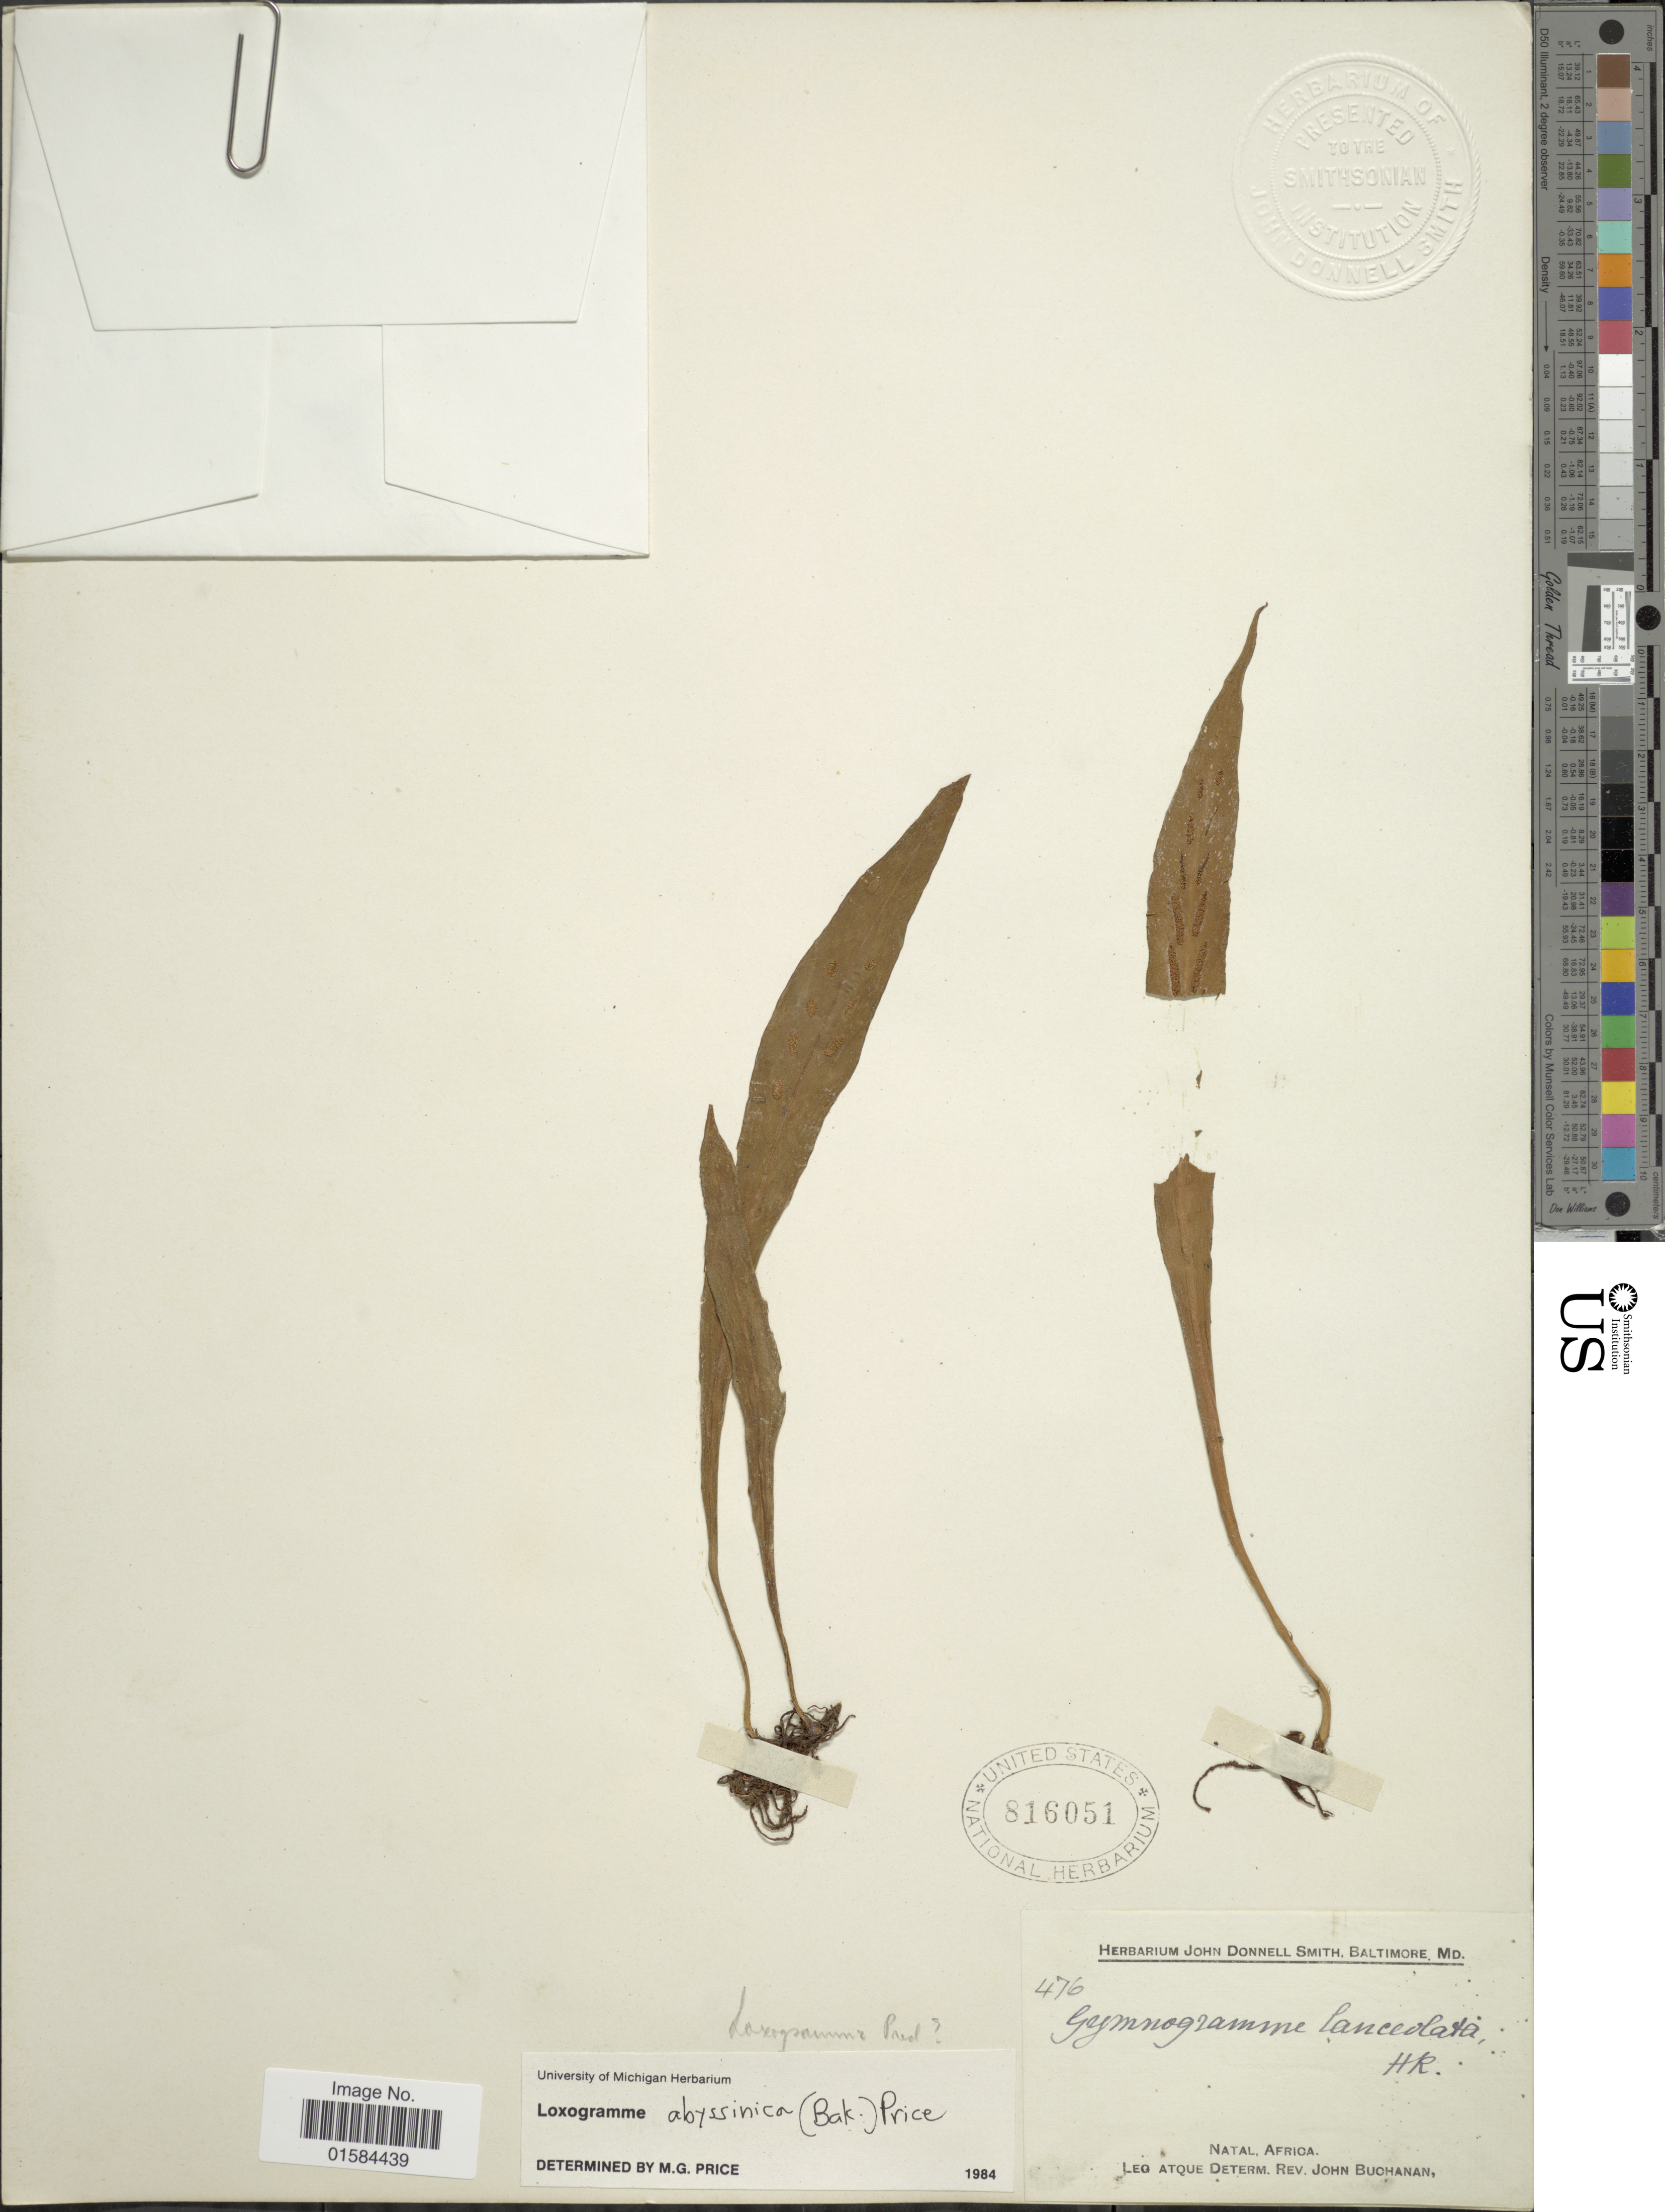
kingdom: Plantae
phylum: Tracheophyta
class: Polypodiopsida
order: Polypodiales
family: Polypodiaceae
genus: Loxogramme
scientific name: Loxogramme abyssinica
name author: (Baker) Price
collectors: J. Buchanan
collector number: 476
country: South Africa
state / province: KwaZulu-Natal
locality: Natal, Africa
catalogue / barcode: US 816051